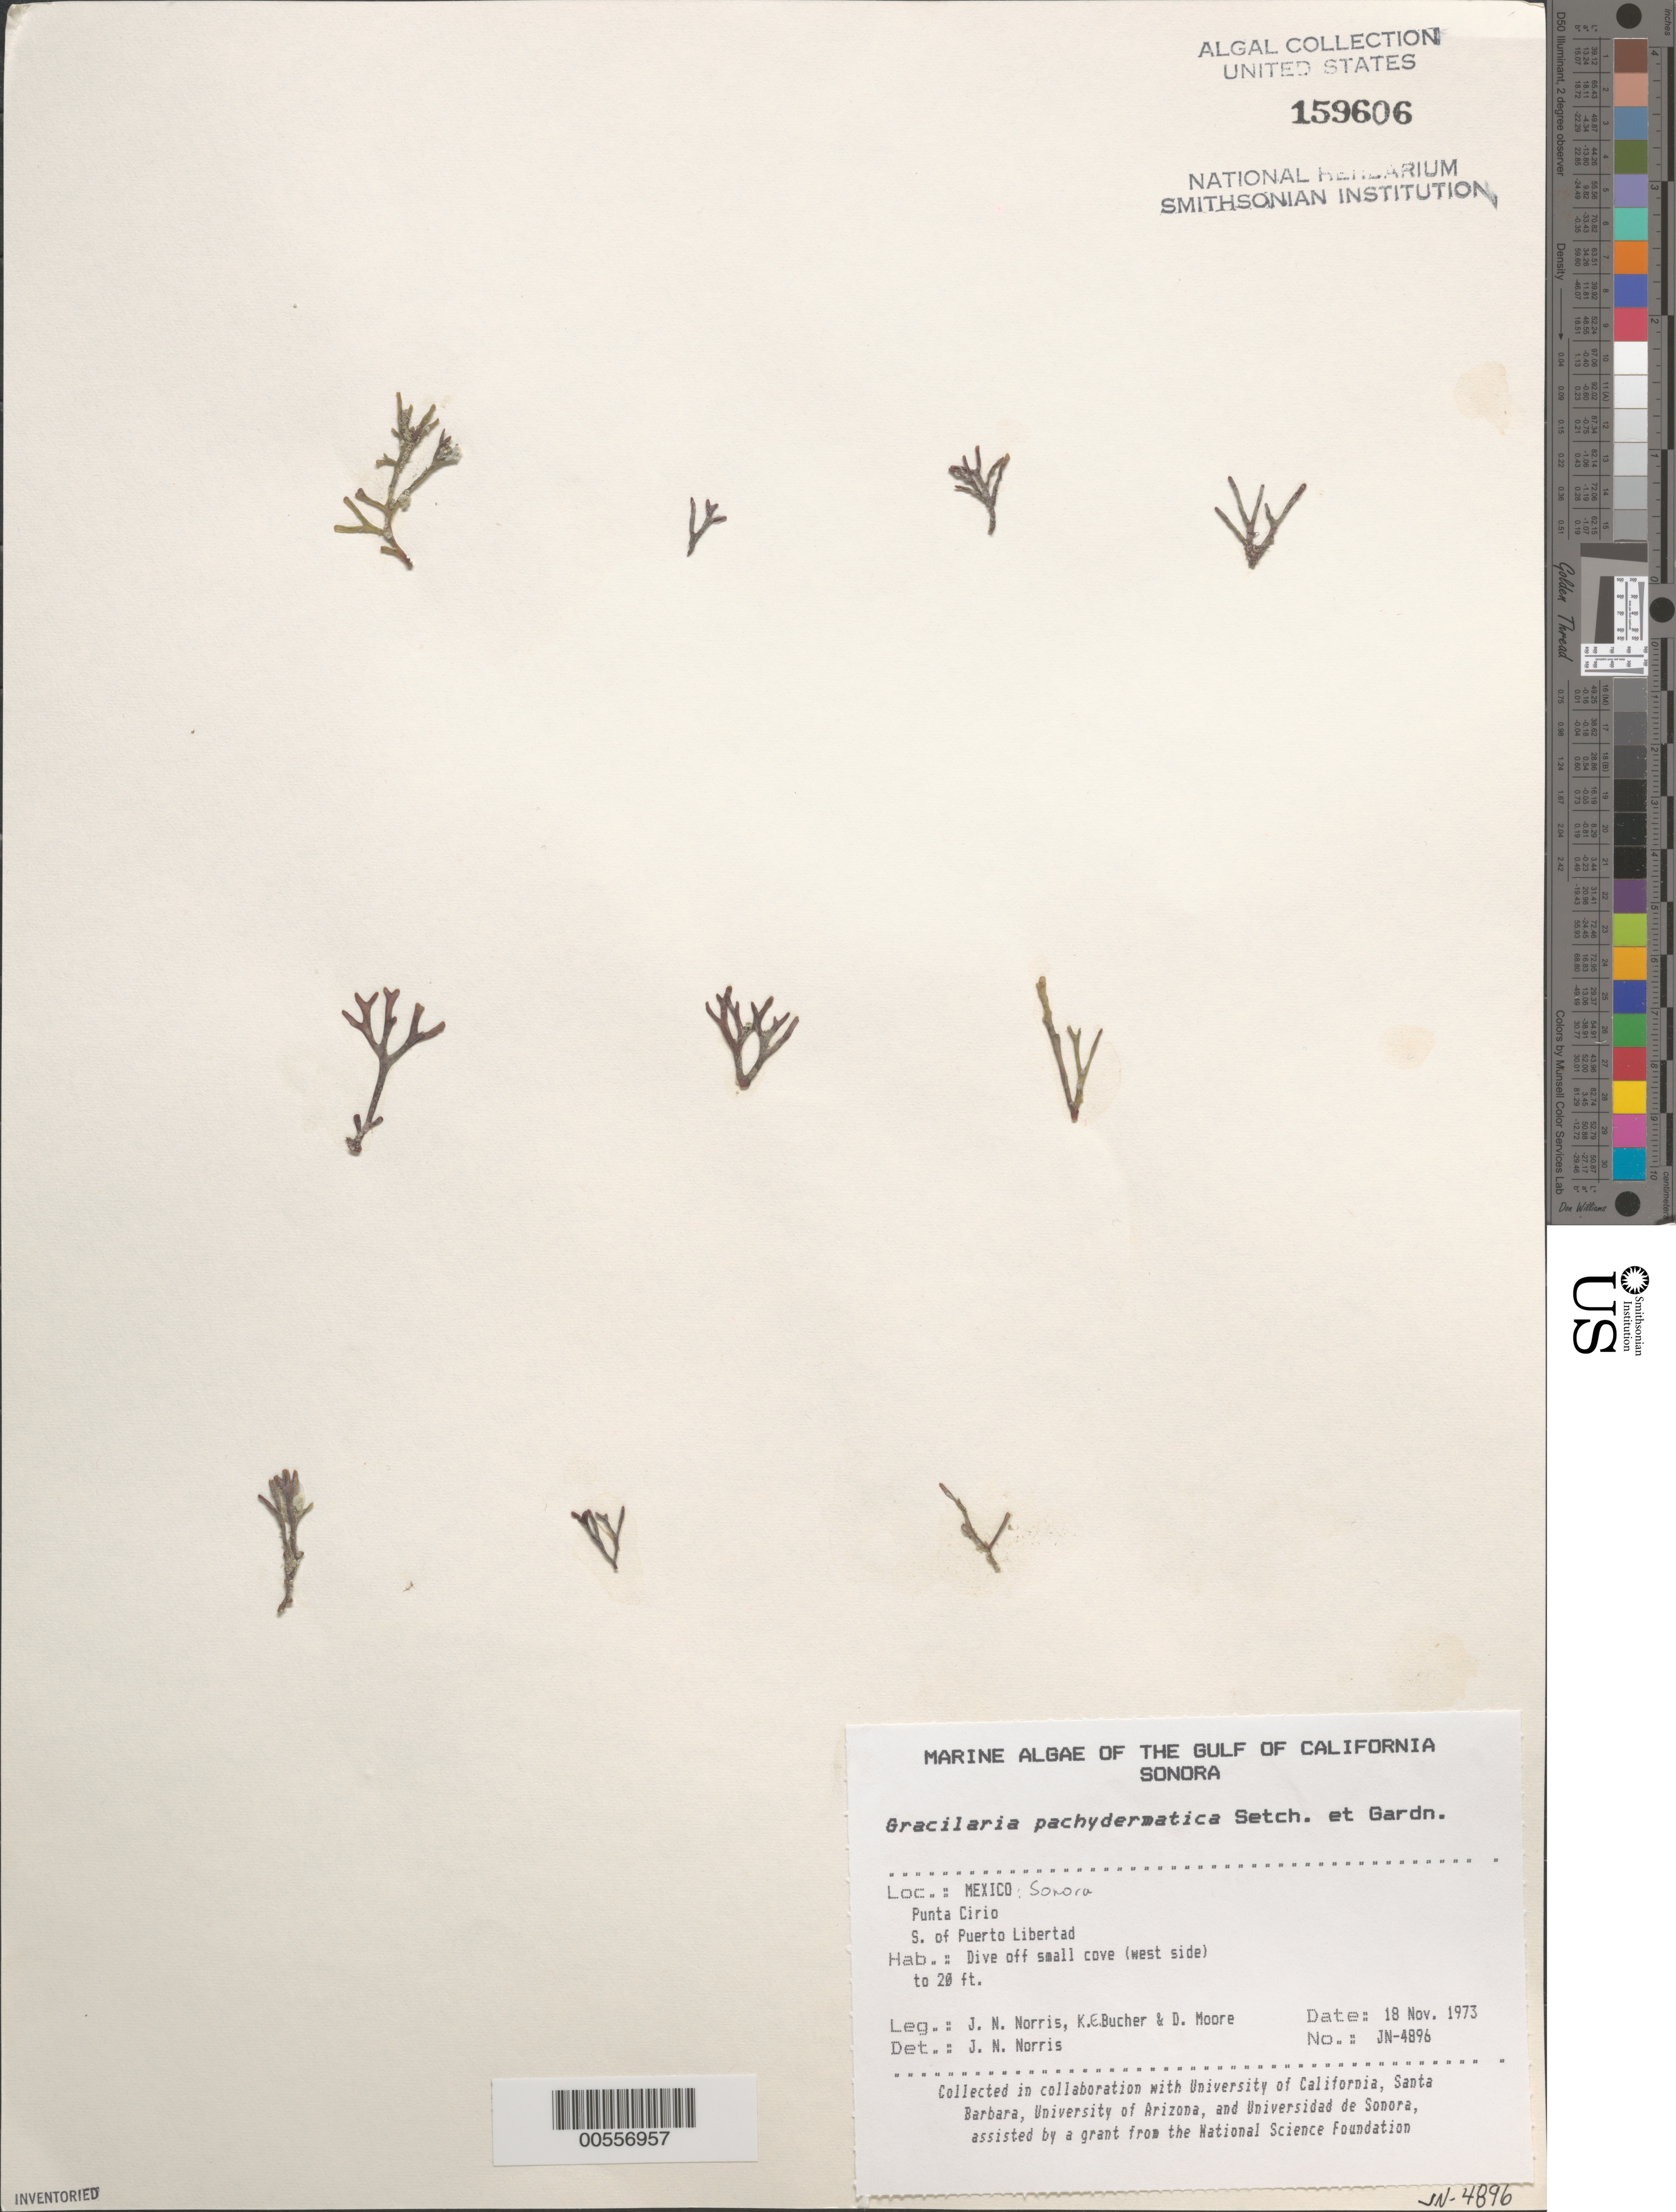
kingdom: Plantae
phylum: Rhodophyta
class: Florideophyceae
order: Gracilariales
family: Gracilariaceae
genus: Gracilaria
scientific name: Gracilaria pachydermatica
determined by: Norris, James N.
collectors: J. N. Norris, K. E. Bucher & D. Moore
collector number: JN-4896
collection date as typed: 18 Nov 1973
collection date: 1973-11-18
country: Mexico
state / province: Sonora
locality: Punta Cirio south of Puerto Libertad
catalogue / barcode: US 159606